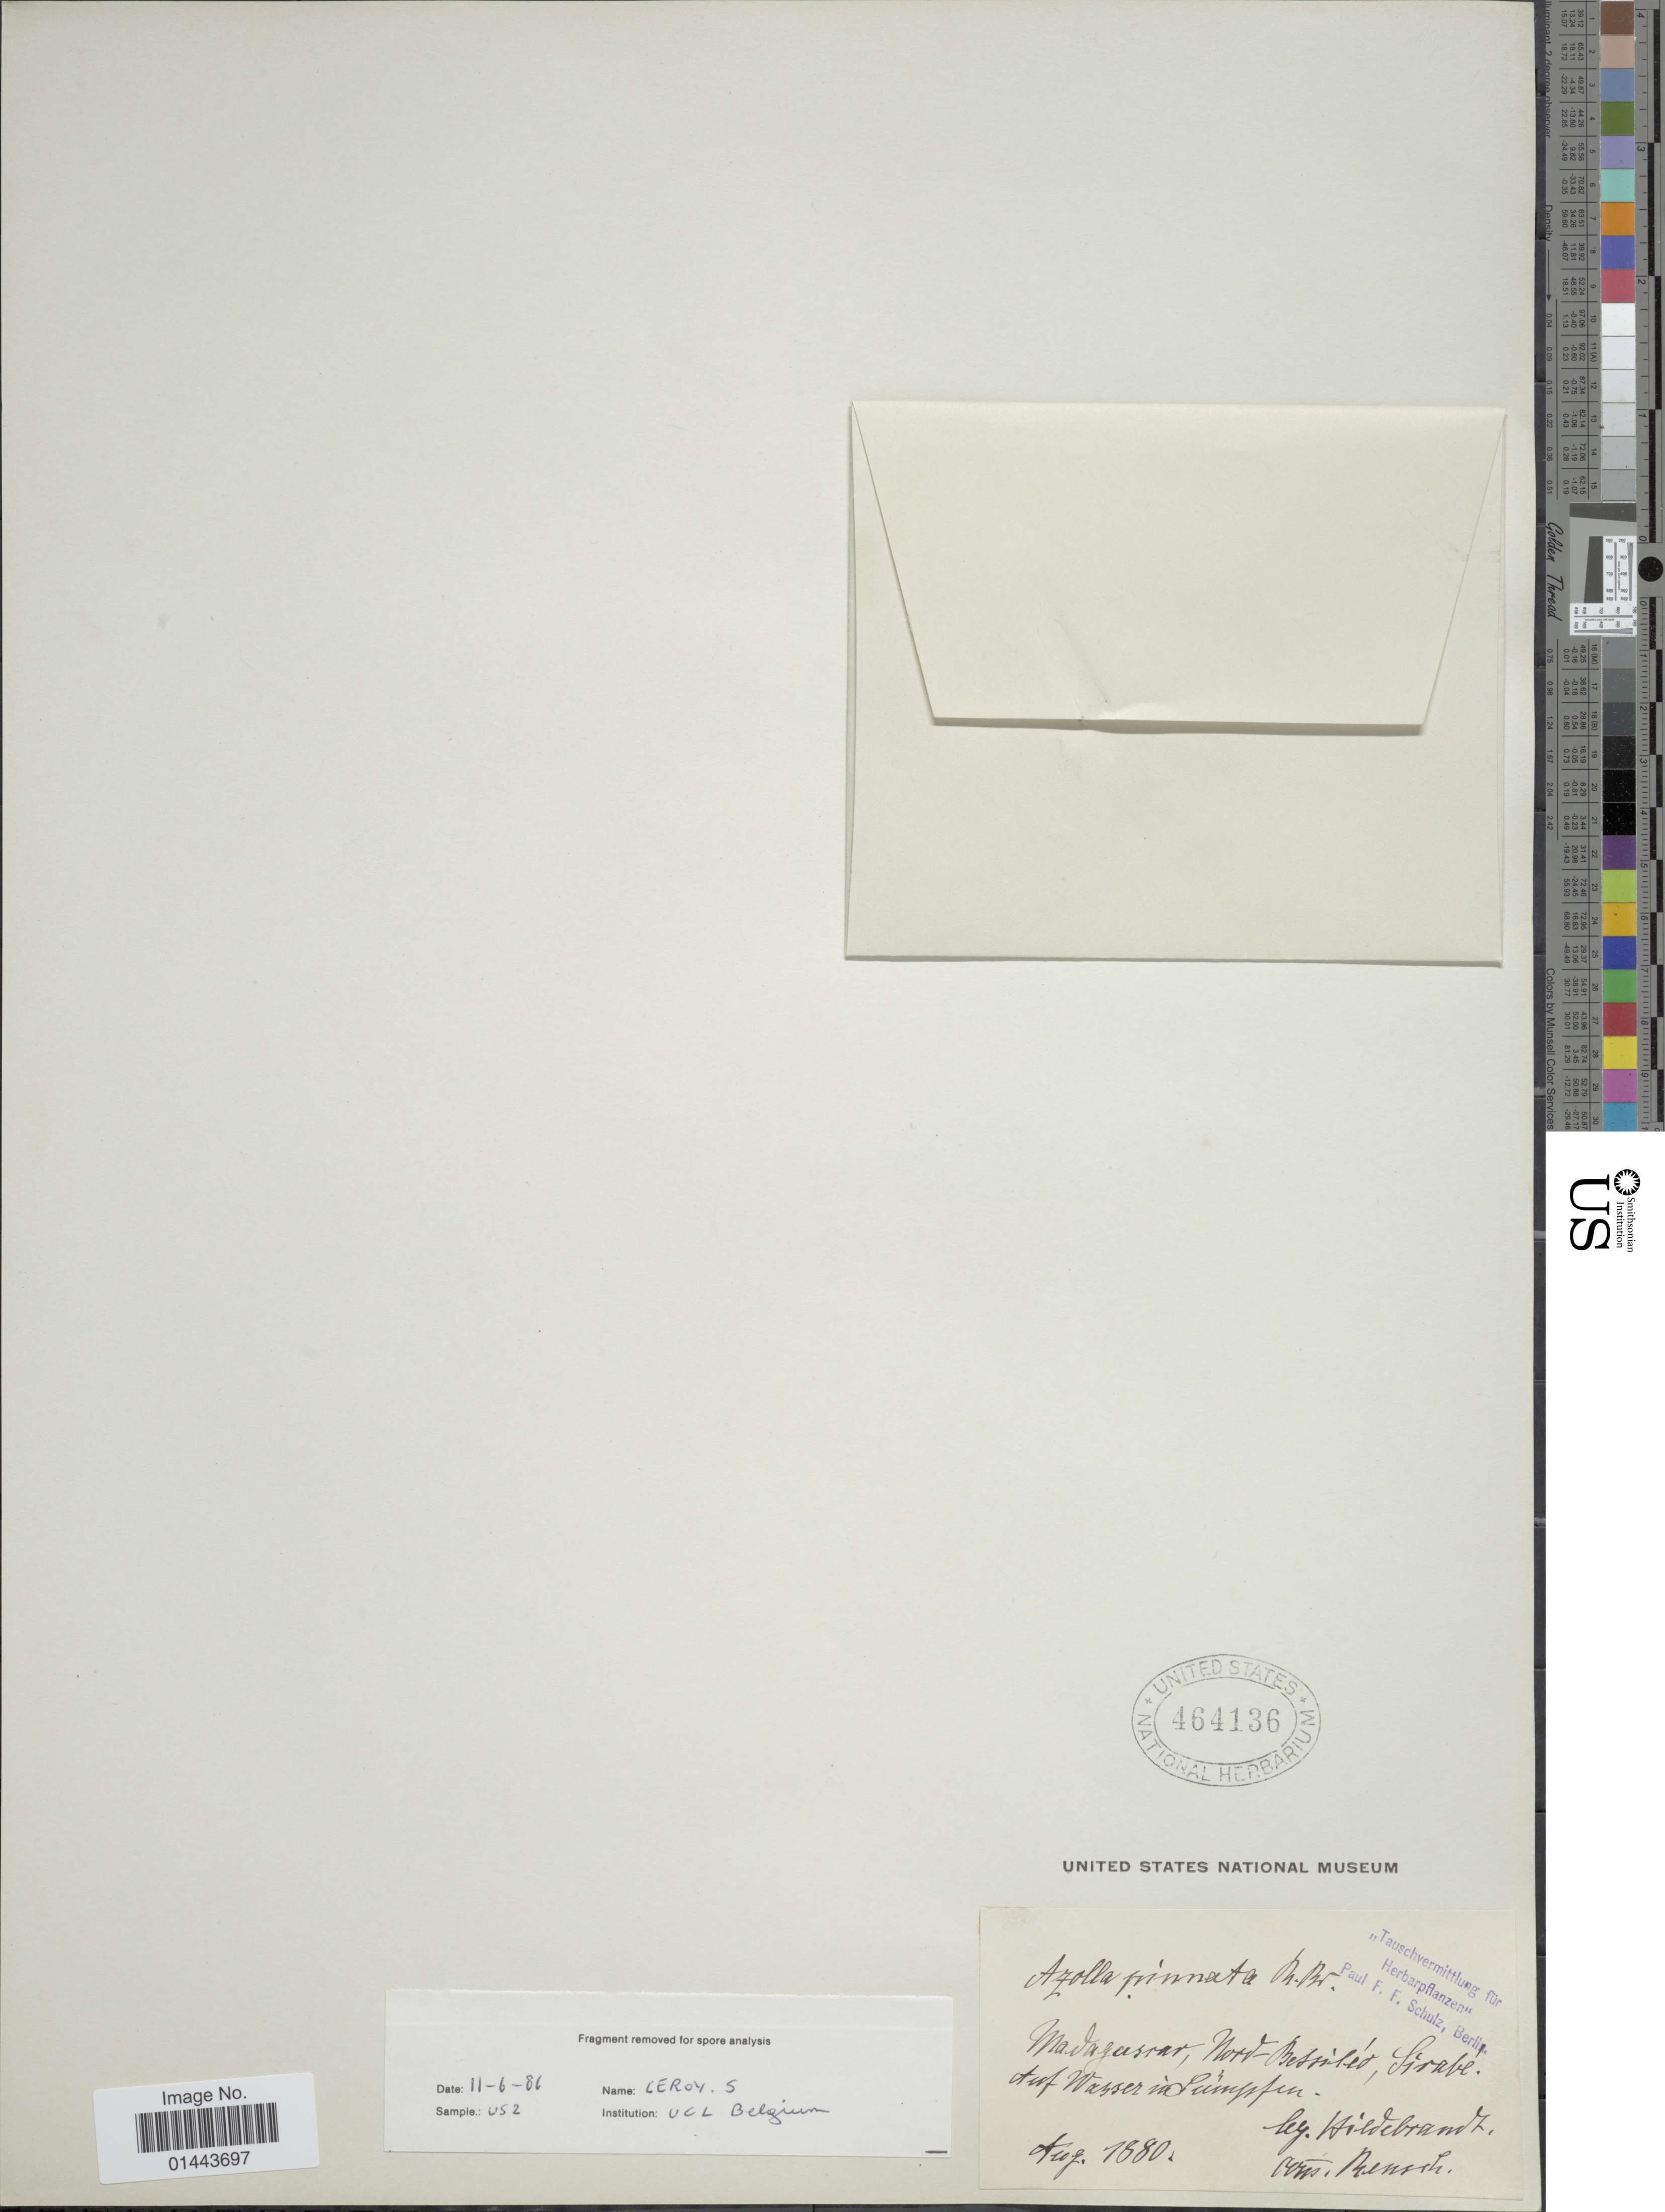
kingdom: Plantae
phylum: Tracheophyta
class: Polypodiopsida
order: Salviniales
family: Salviniaceae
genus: Azolla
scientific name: Azolla imbricata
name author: (Roxb.) Nakai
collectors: J. Hildebrandt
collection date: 1880-08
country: Madagascar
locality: Nord-Betsileo, Sirabe.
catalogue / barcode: US 464136